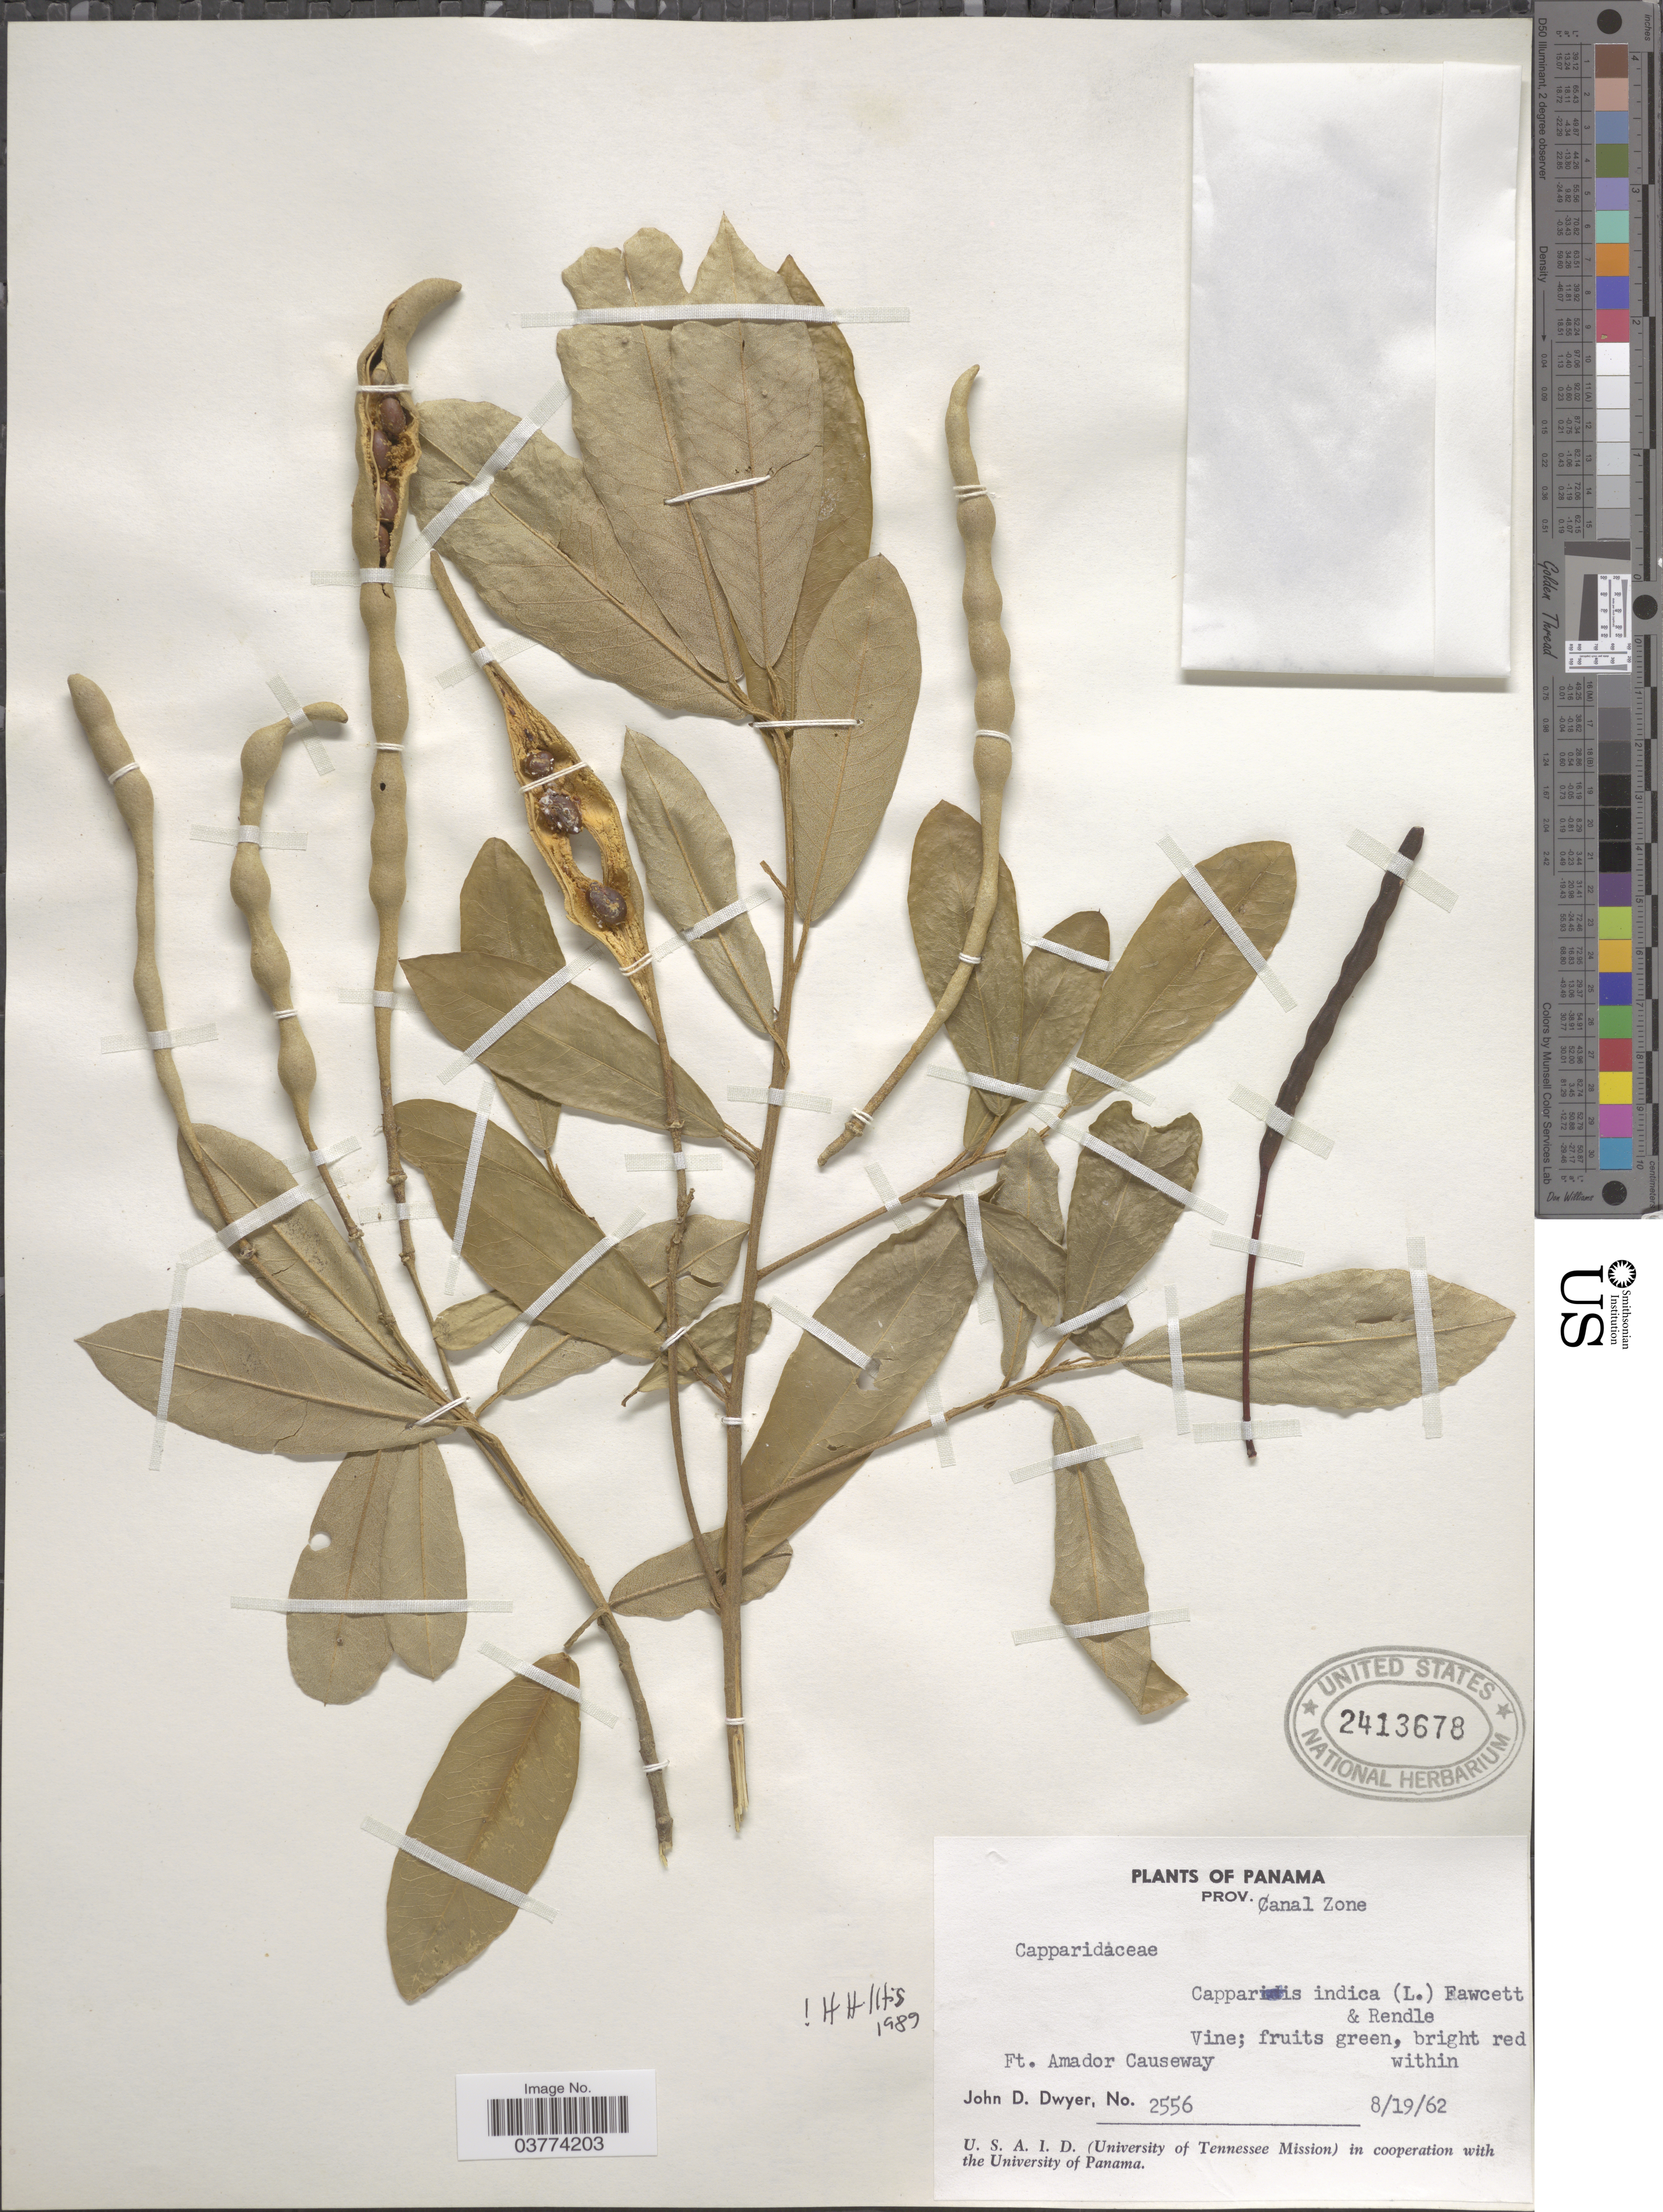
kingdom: Plantae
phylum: Tracheophyta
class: Magnoliopsida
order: Brassicales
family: Capparaceae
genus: Quadrella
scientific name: Quadrella indica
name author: (L.) Iltis & Cornejo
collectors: J. D. Dwyer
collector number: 2556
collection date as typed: Transcribed d/m/y: 19/8/62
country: Panama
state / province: Colón / Panamá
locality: Prov. Canal Zone. Ft. Amador Causeway.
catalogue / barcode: US 2413678